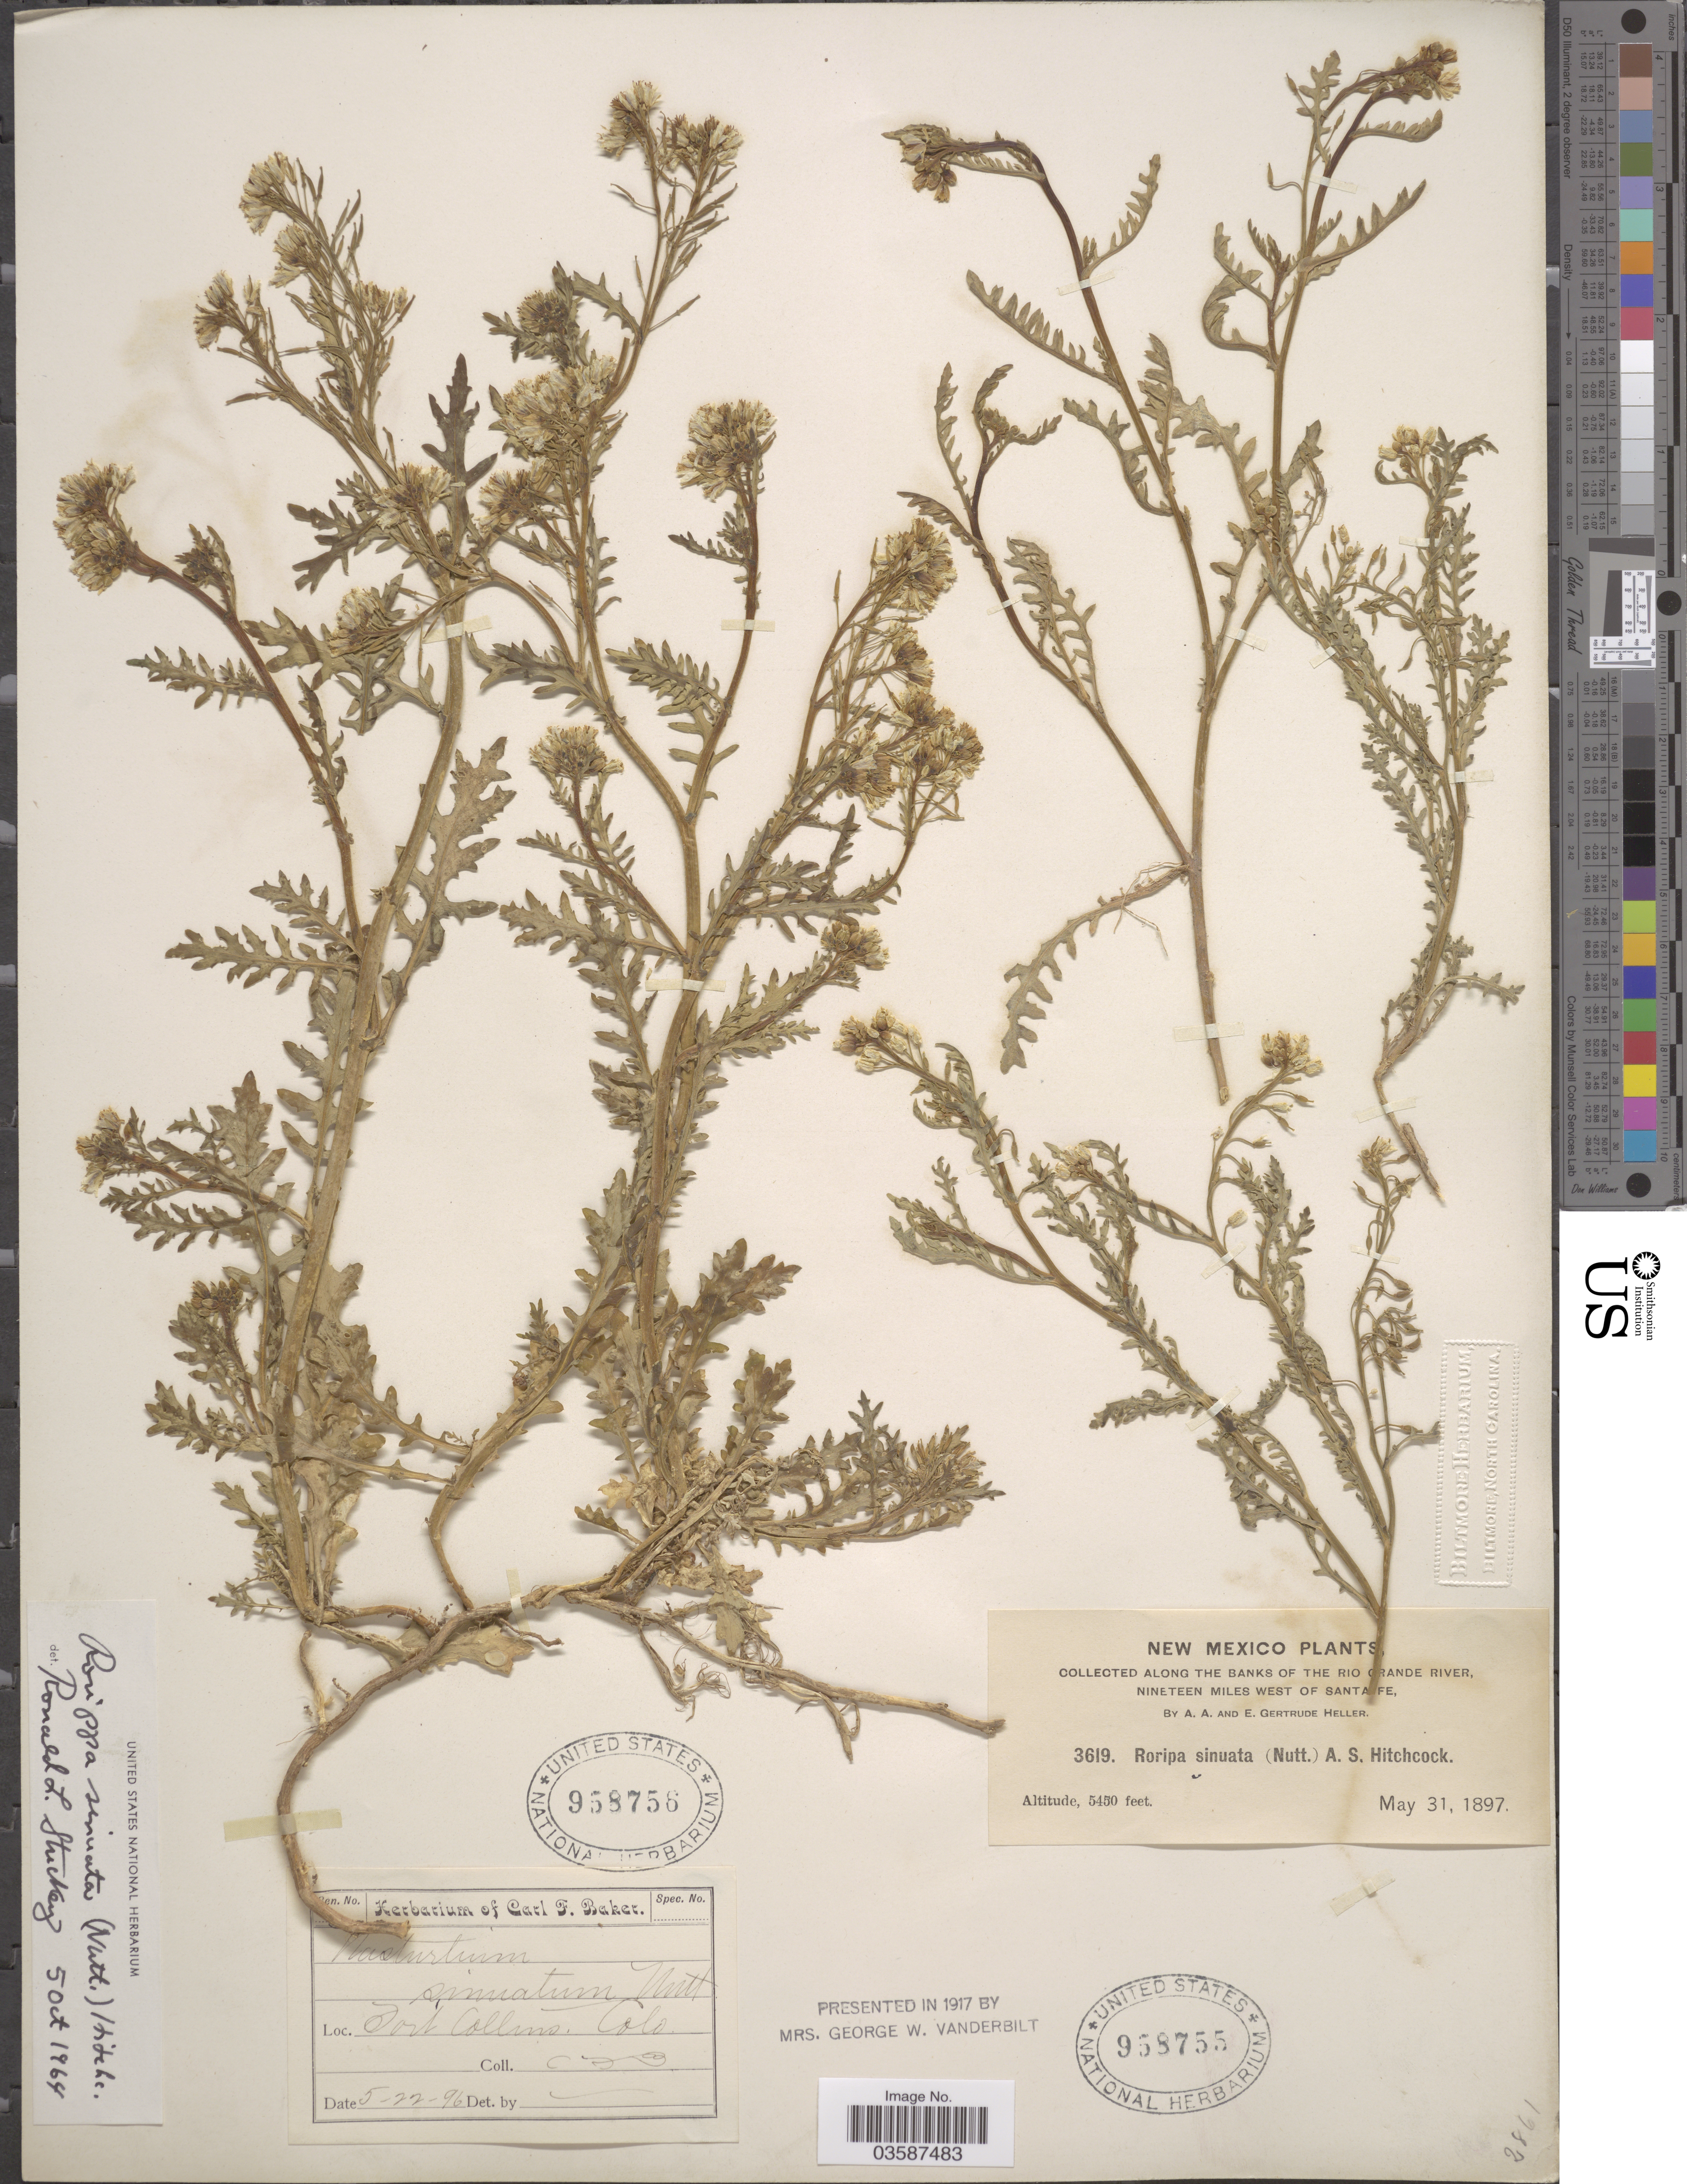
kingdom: Plantae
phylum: Tracheophyta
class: Magnoliopsida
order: Brassicales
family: Brassicaceae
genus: Rorippa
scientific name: Rorippa sinuata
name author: (Nutt.) Hitchc.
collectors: C. F. Baker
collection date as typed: Transcribed d/m/y: 22/5/96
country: United States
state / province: Colorado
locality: Fort Collins.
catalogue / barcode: US 958756